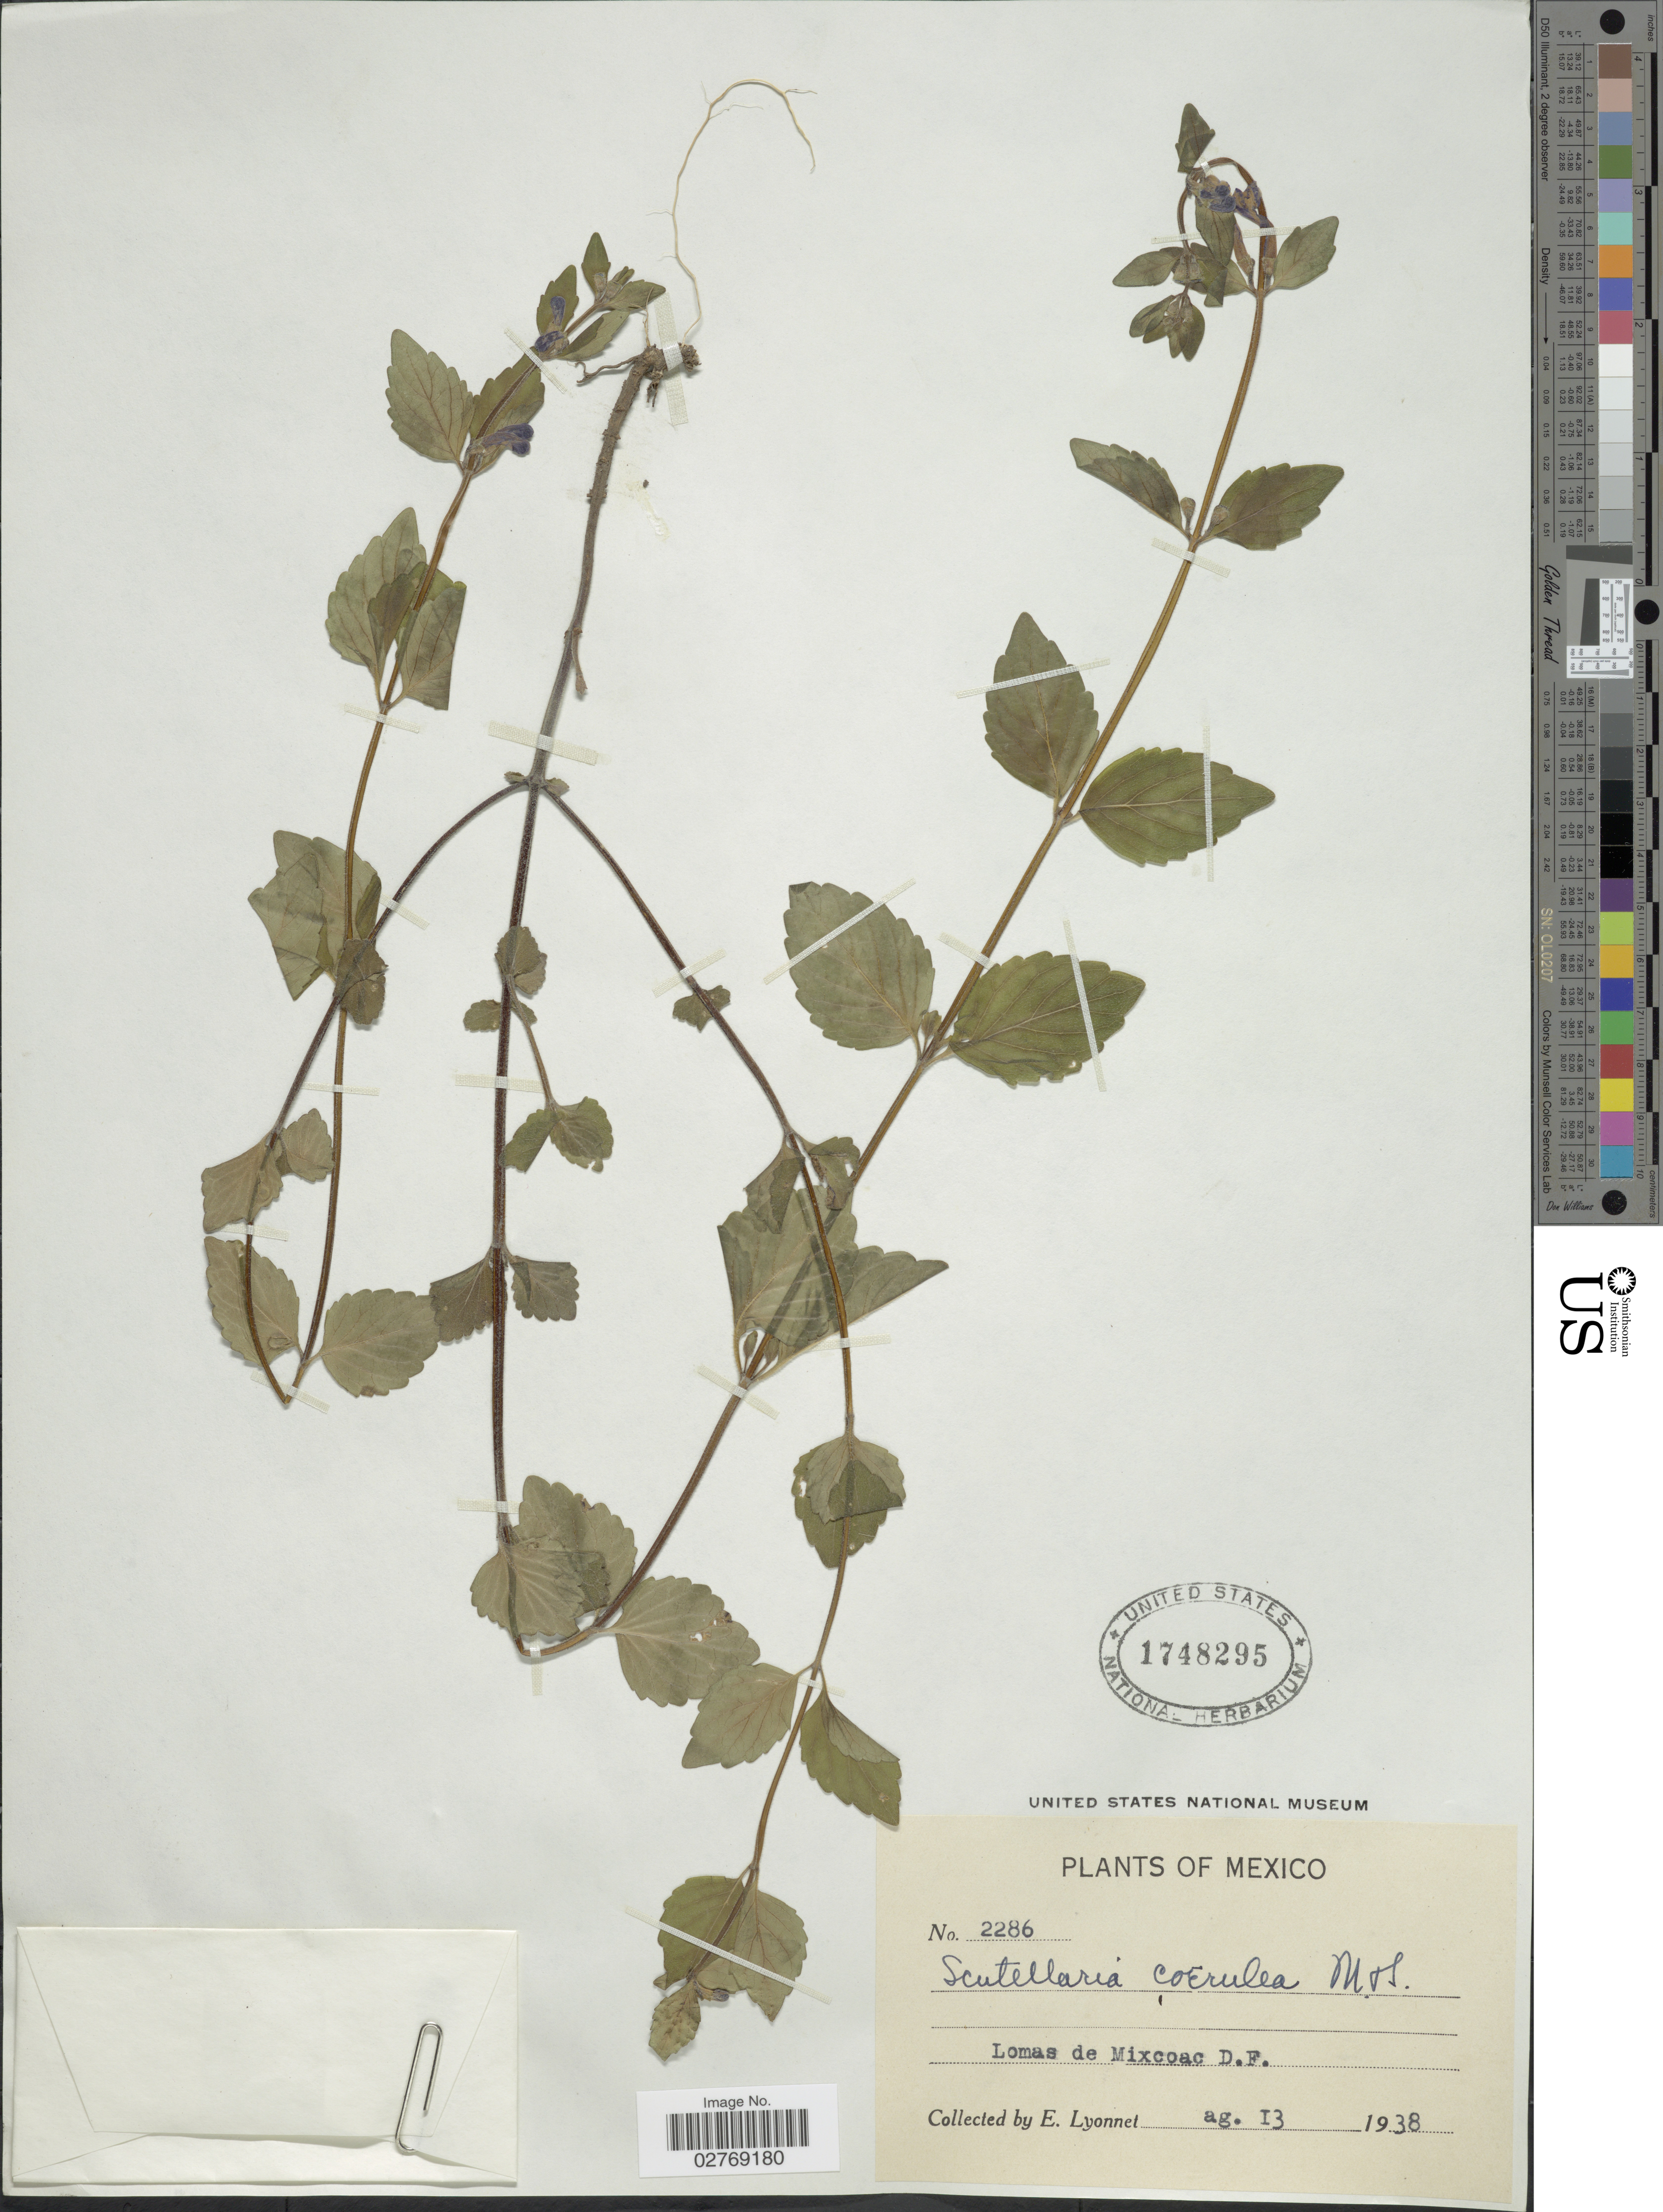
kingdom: Plantae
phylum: Tracheophyta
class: Magnoliopsida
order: Lamiales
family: Lamiaceae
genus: Scutellaria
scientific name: Scutellaria dumetorum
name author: Schltdl.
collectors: E. Lyonnel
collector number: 2286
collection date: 1938-08-13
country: Mexico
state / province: Distrito Federal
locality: Lomas de Mixcoac.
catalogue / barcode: US 1748295